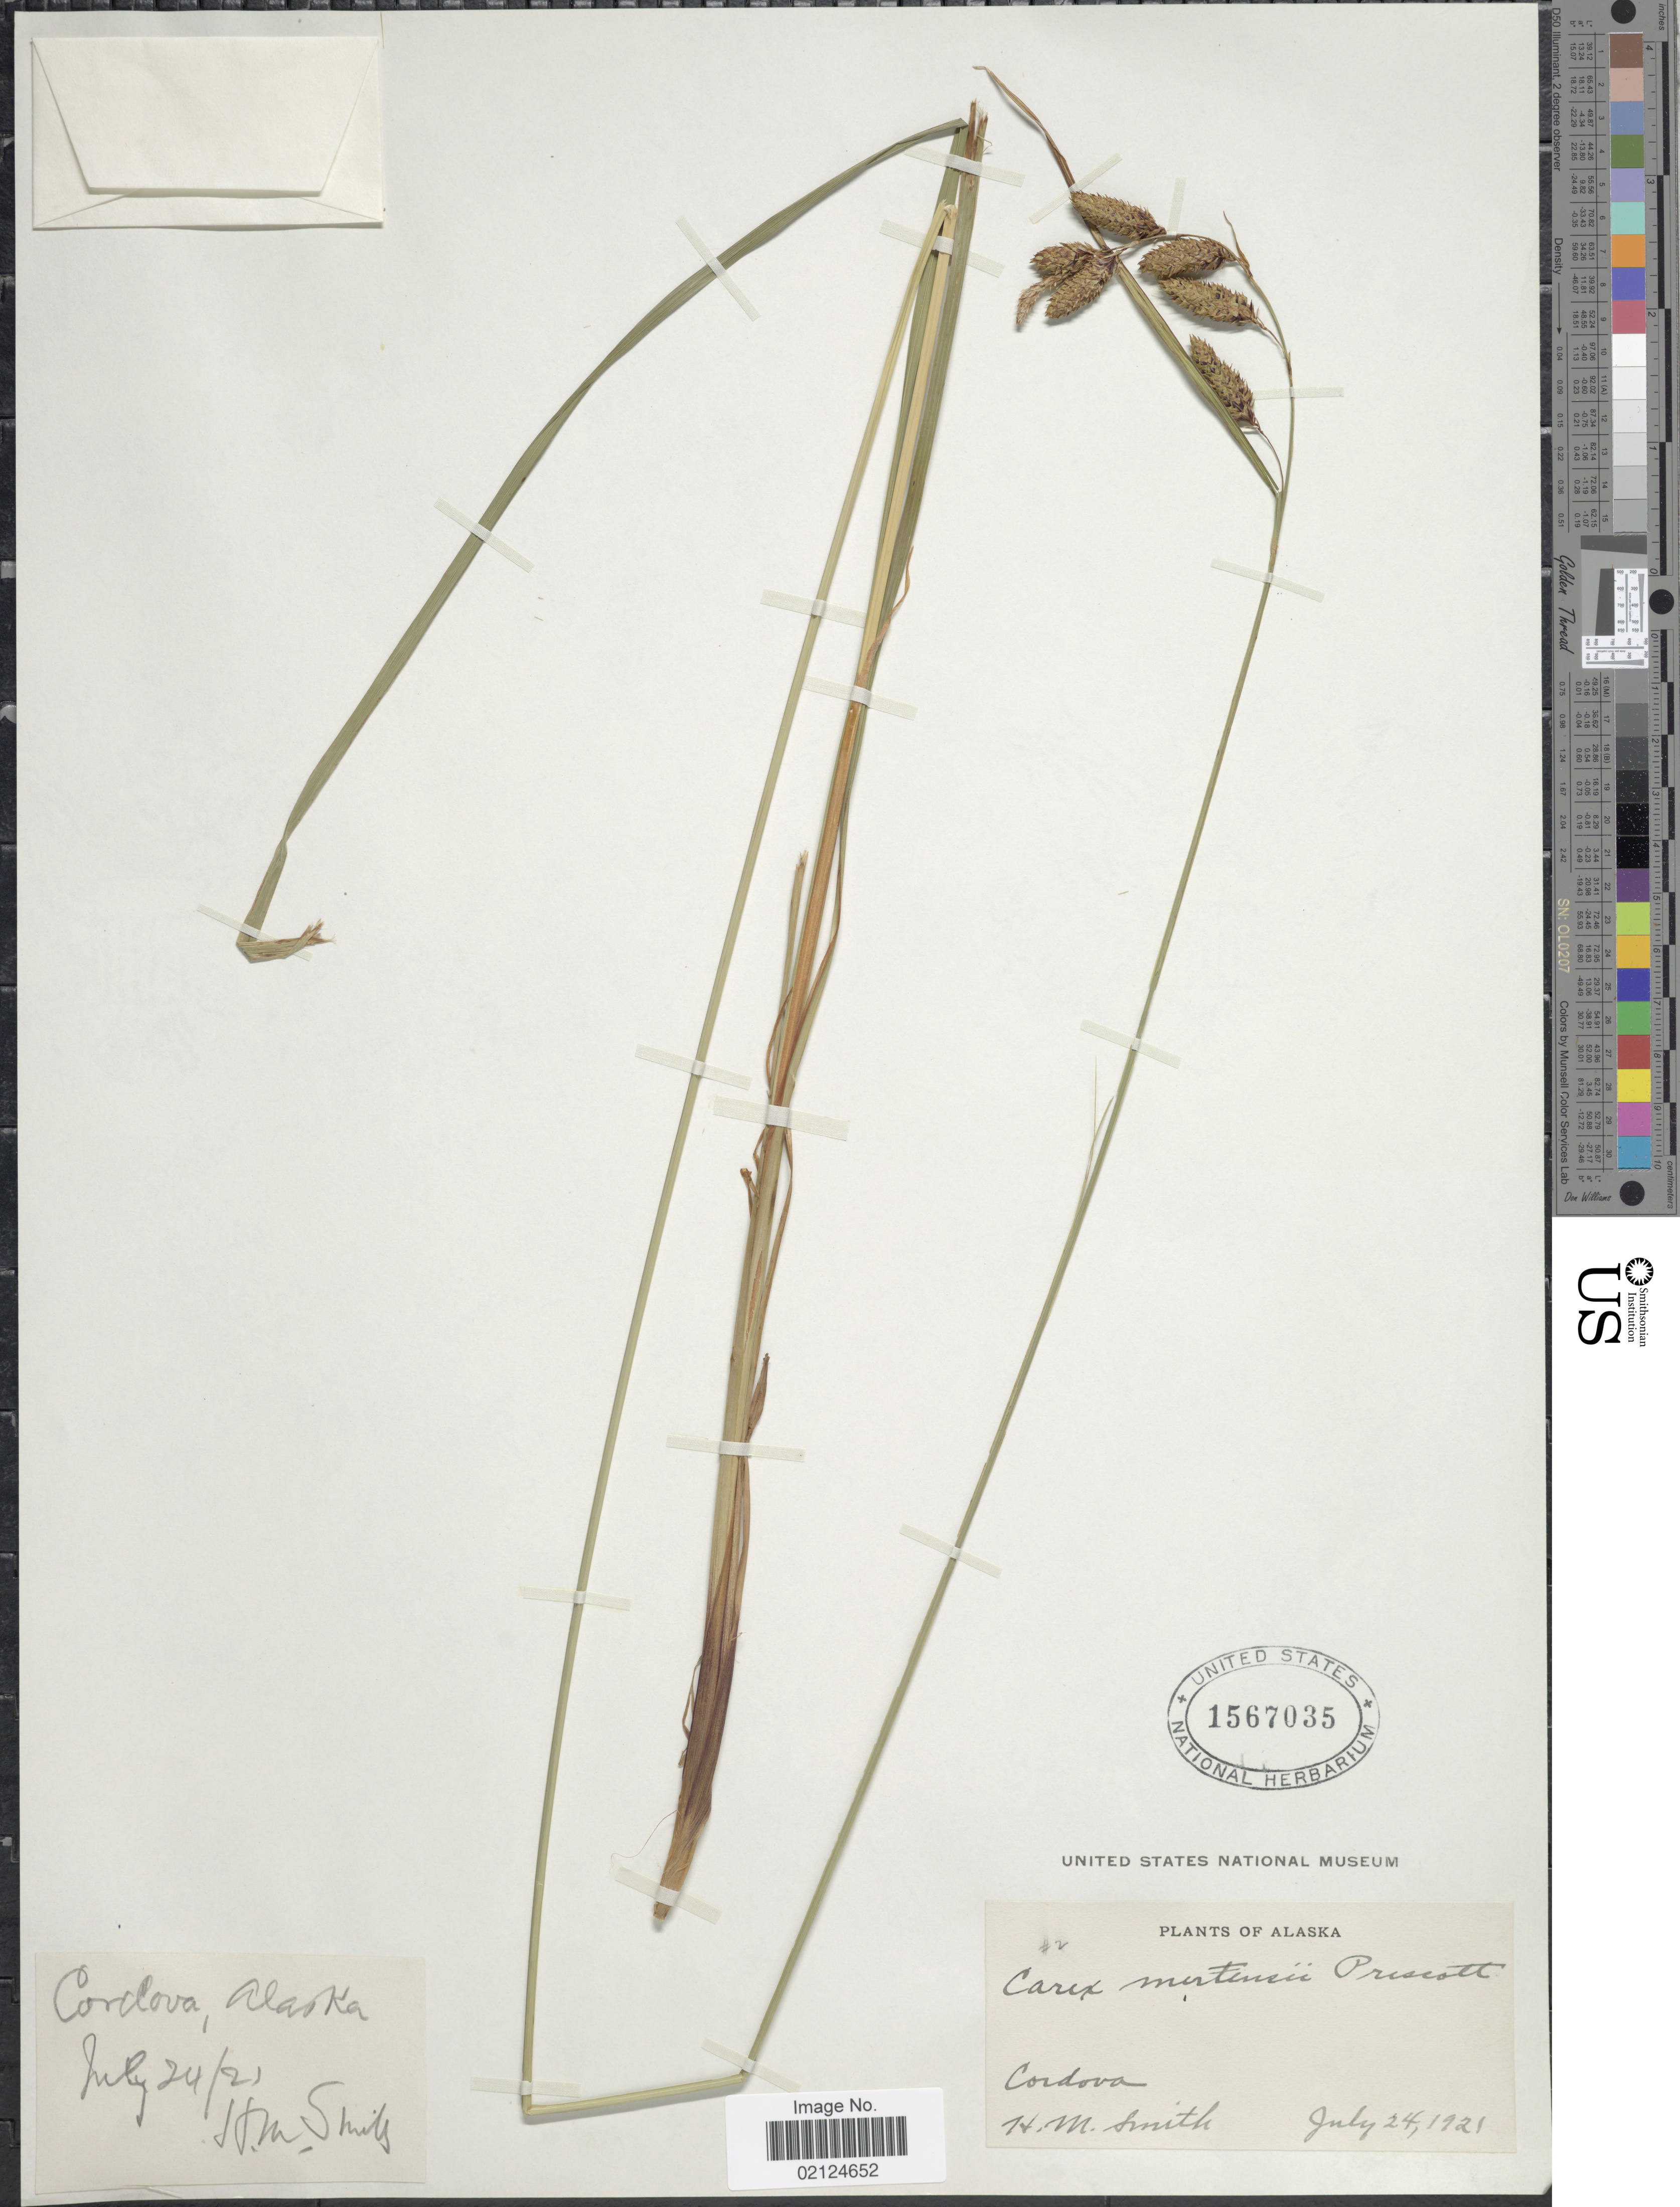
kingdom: Plantae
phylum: Tracheophyta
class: Liliopsida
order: Poales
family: Cyperaceae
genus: Carex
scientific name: Carex mertensii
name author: J.D. Prescott ex Bong.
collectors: H. M. Smith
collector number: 2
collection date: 1921-07-24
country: United States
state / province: Alaska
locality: Cordova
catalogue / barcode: US 1567035